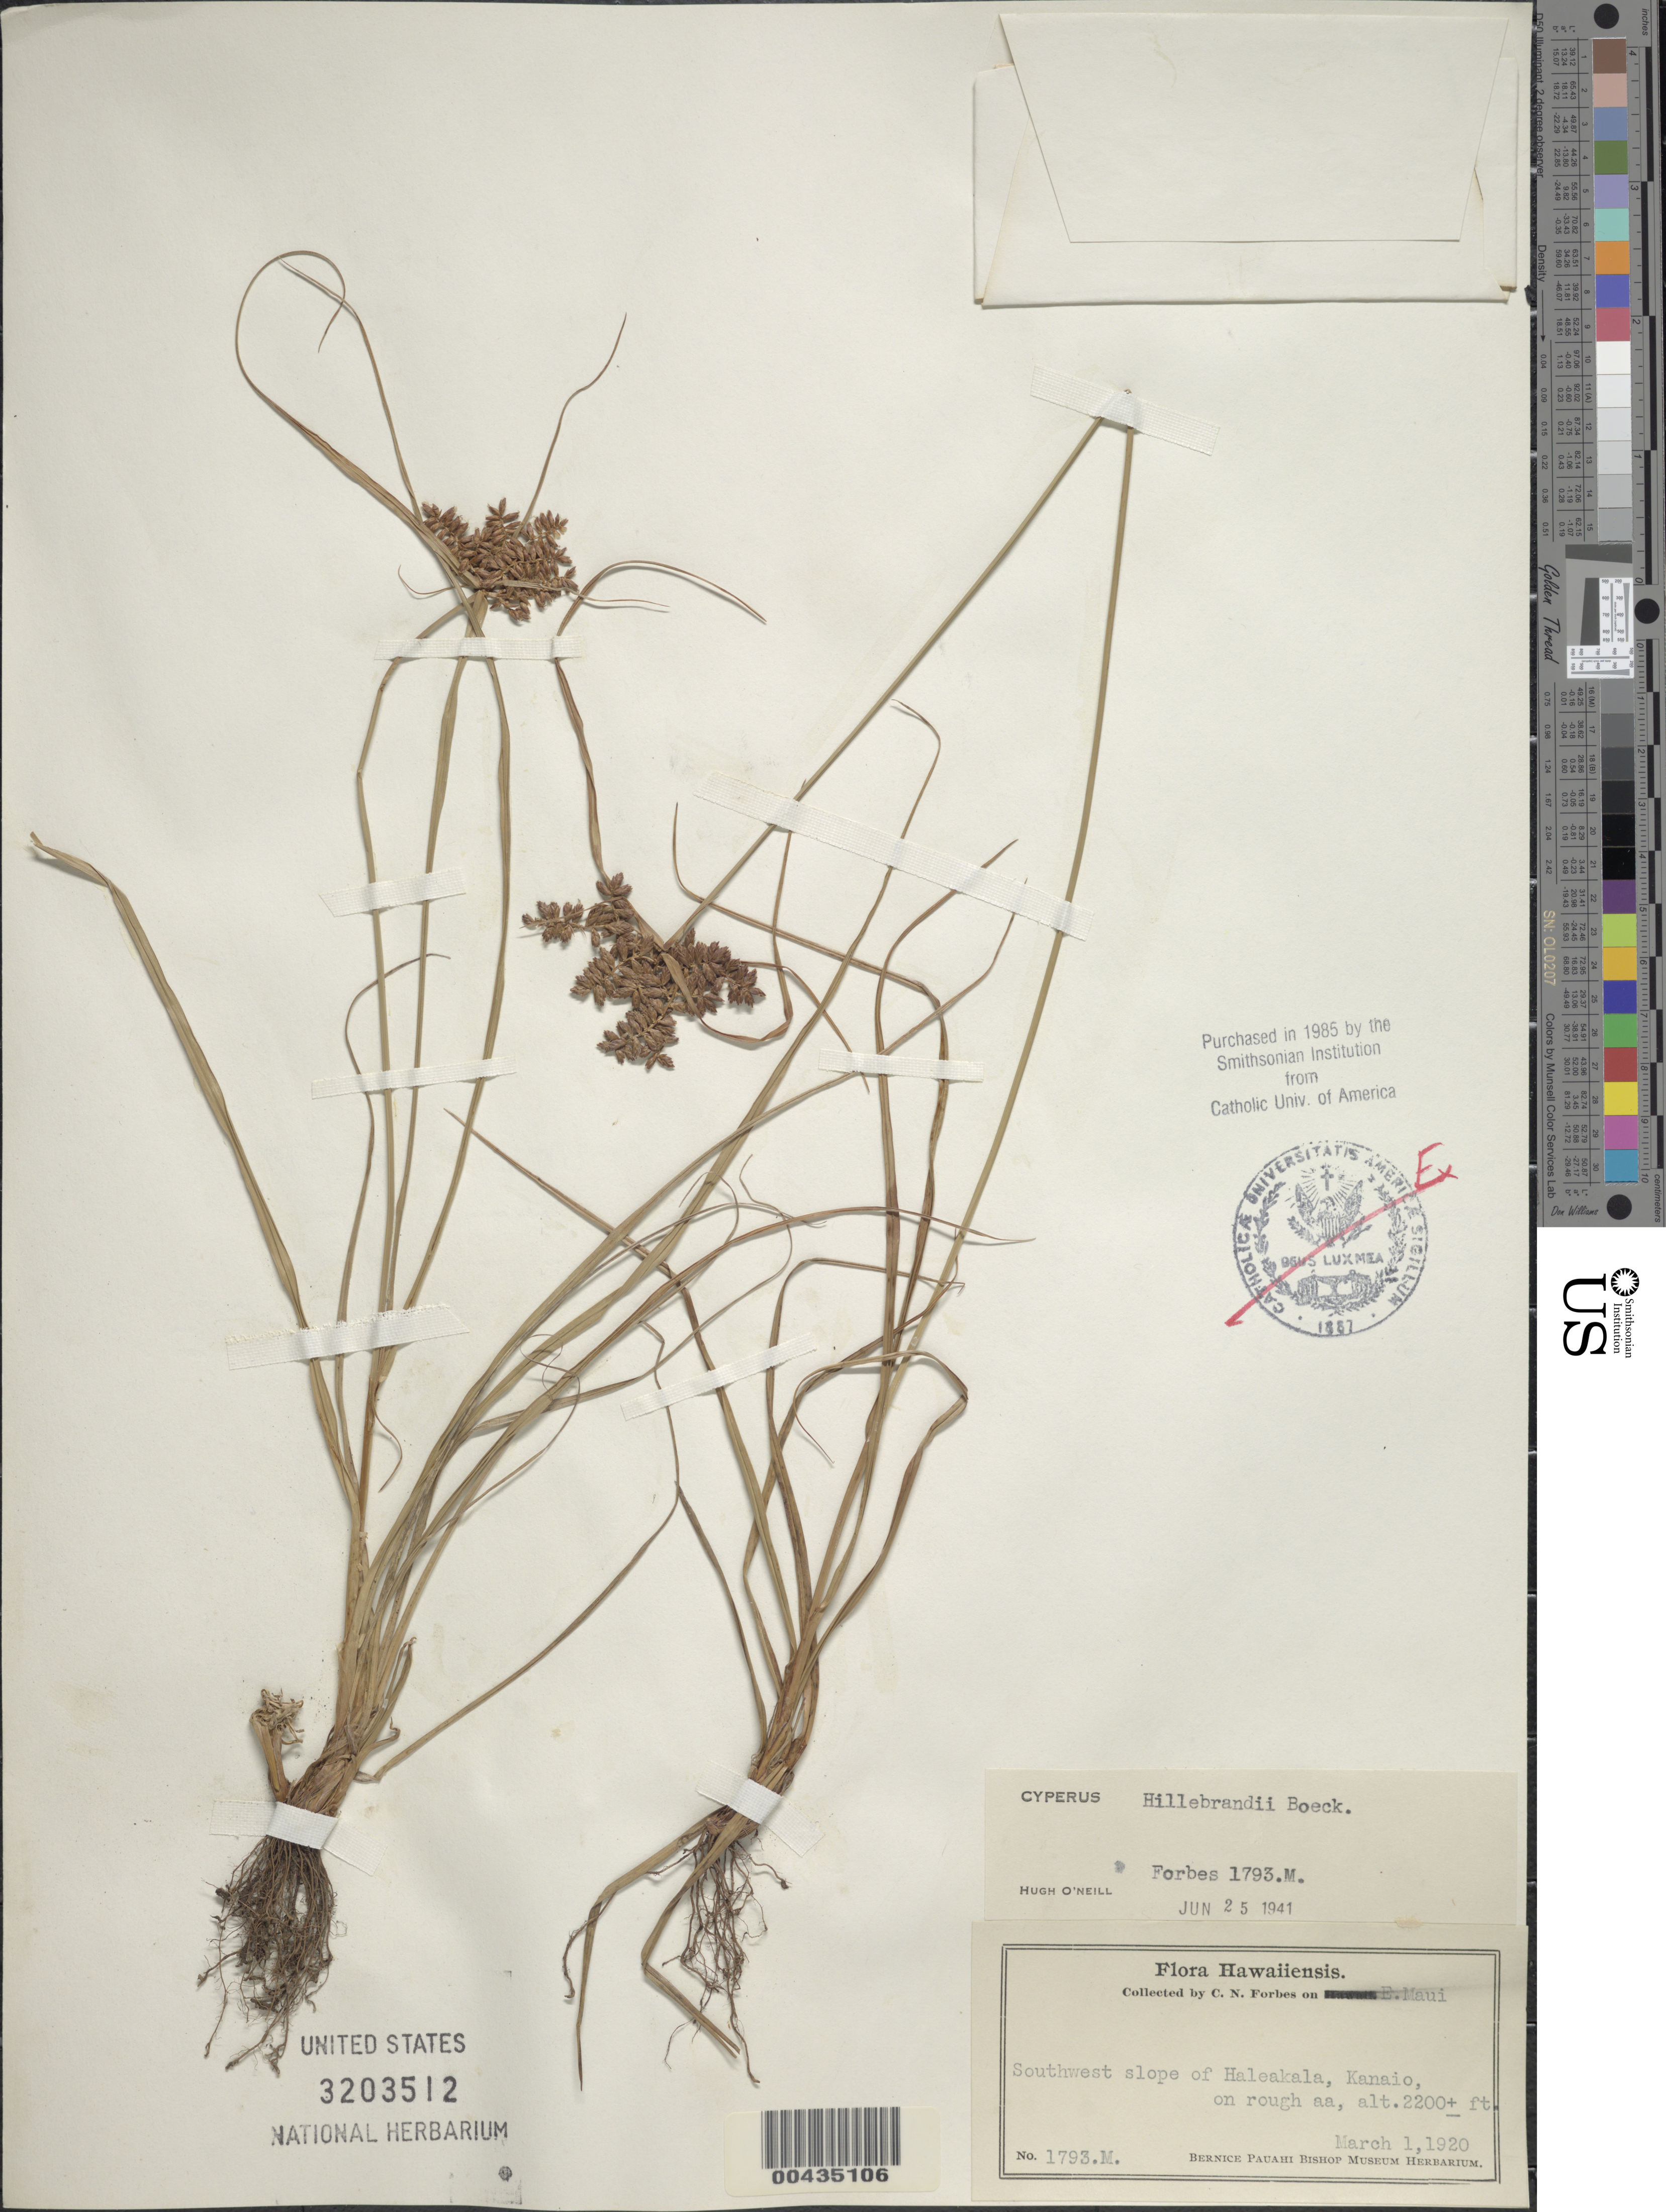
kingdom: Plantae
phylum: Tracheophyta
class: Liliopsida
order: Poales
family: Cyperaceae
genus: Cyperus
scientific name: Cyperus hillebrandii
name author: Boeckeler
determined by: O'Neill, Hugh T.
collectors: C. N. Forbes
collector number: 1793.M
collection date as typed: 1 Mar 1920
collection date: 1920-03-01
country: United States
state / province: Hawaii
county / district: Maui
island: Maui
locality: SW slope of Haleakala, Kanaio, E Maui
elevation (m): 671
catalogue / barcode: US 3203512